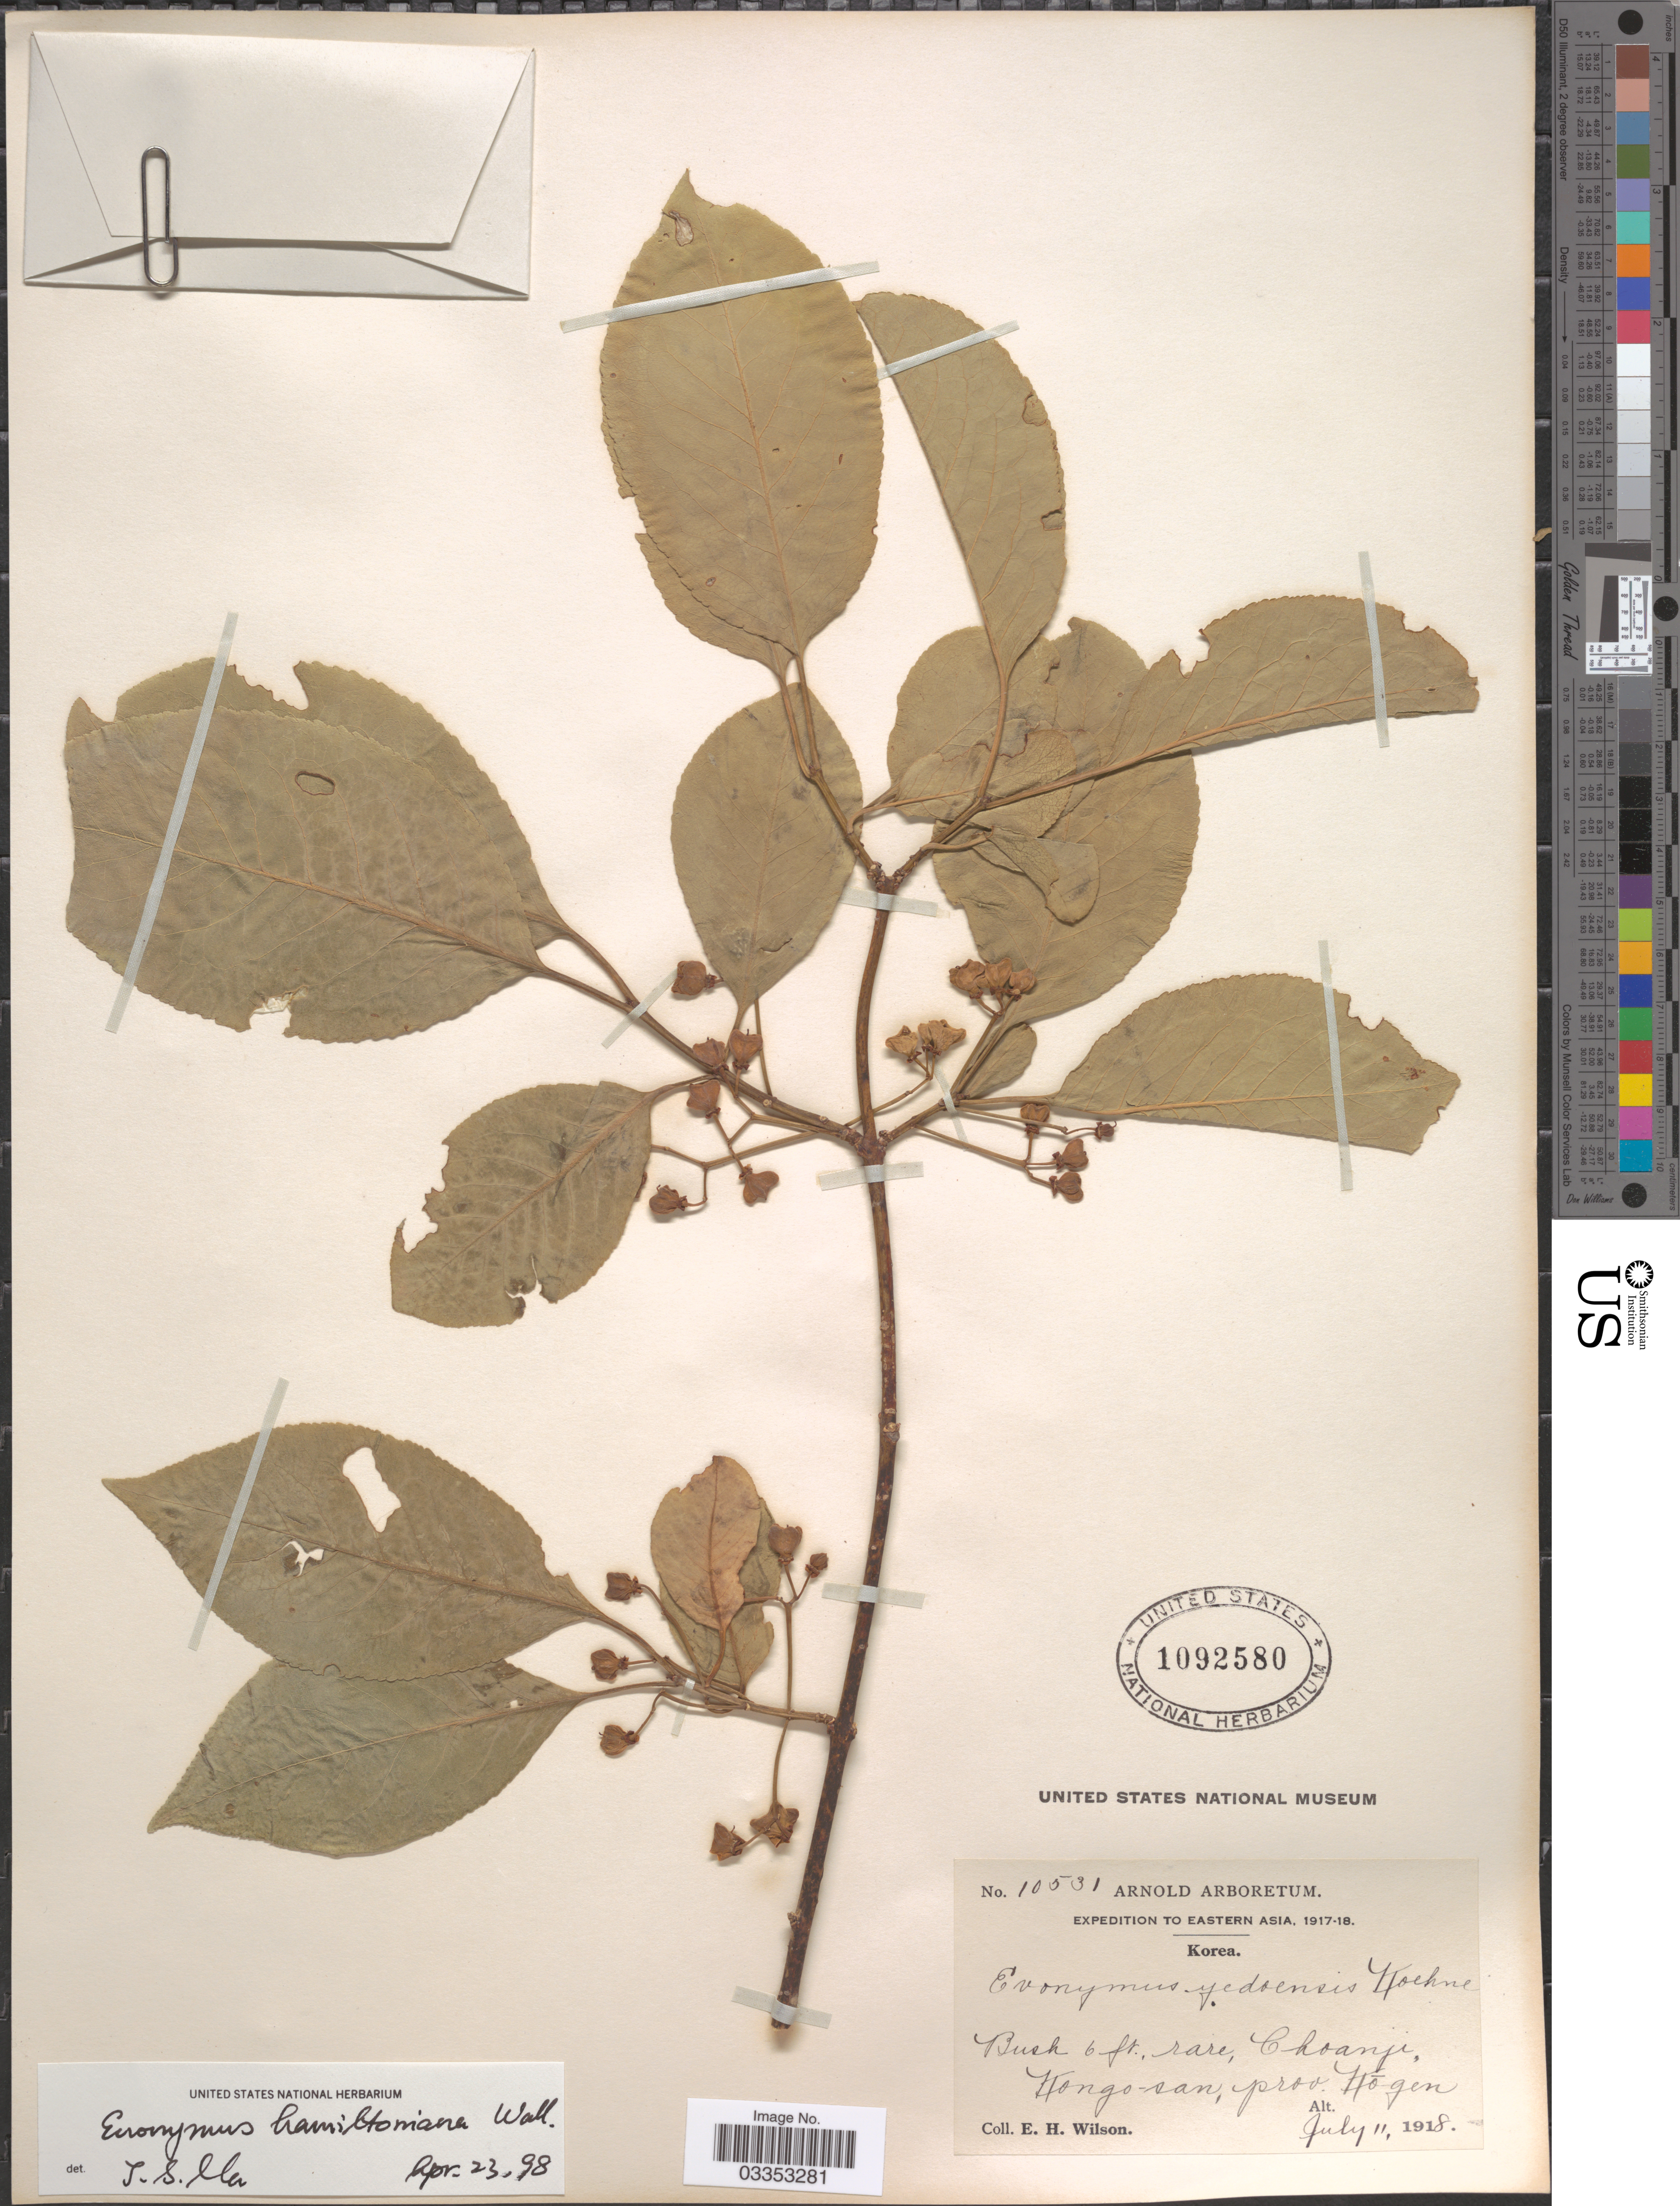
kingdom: Plantae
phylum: Tracheophyta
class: Magnoliopsida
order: Celastrales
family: Celastraceae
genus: Euonymus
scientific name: Euonymus hamiltonianus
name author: Wall.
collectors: E. Wilson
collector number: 10531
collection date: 1918-07-11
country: North Korea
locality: Eastern Asia. Choanji, Kongo-san, prov. Kogen.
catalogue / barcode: US 1092580